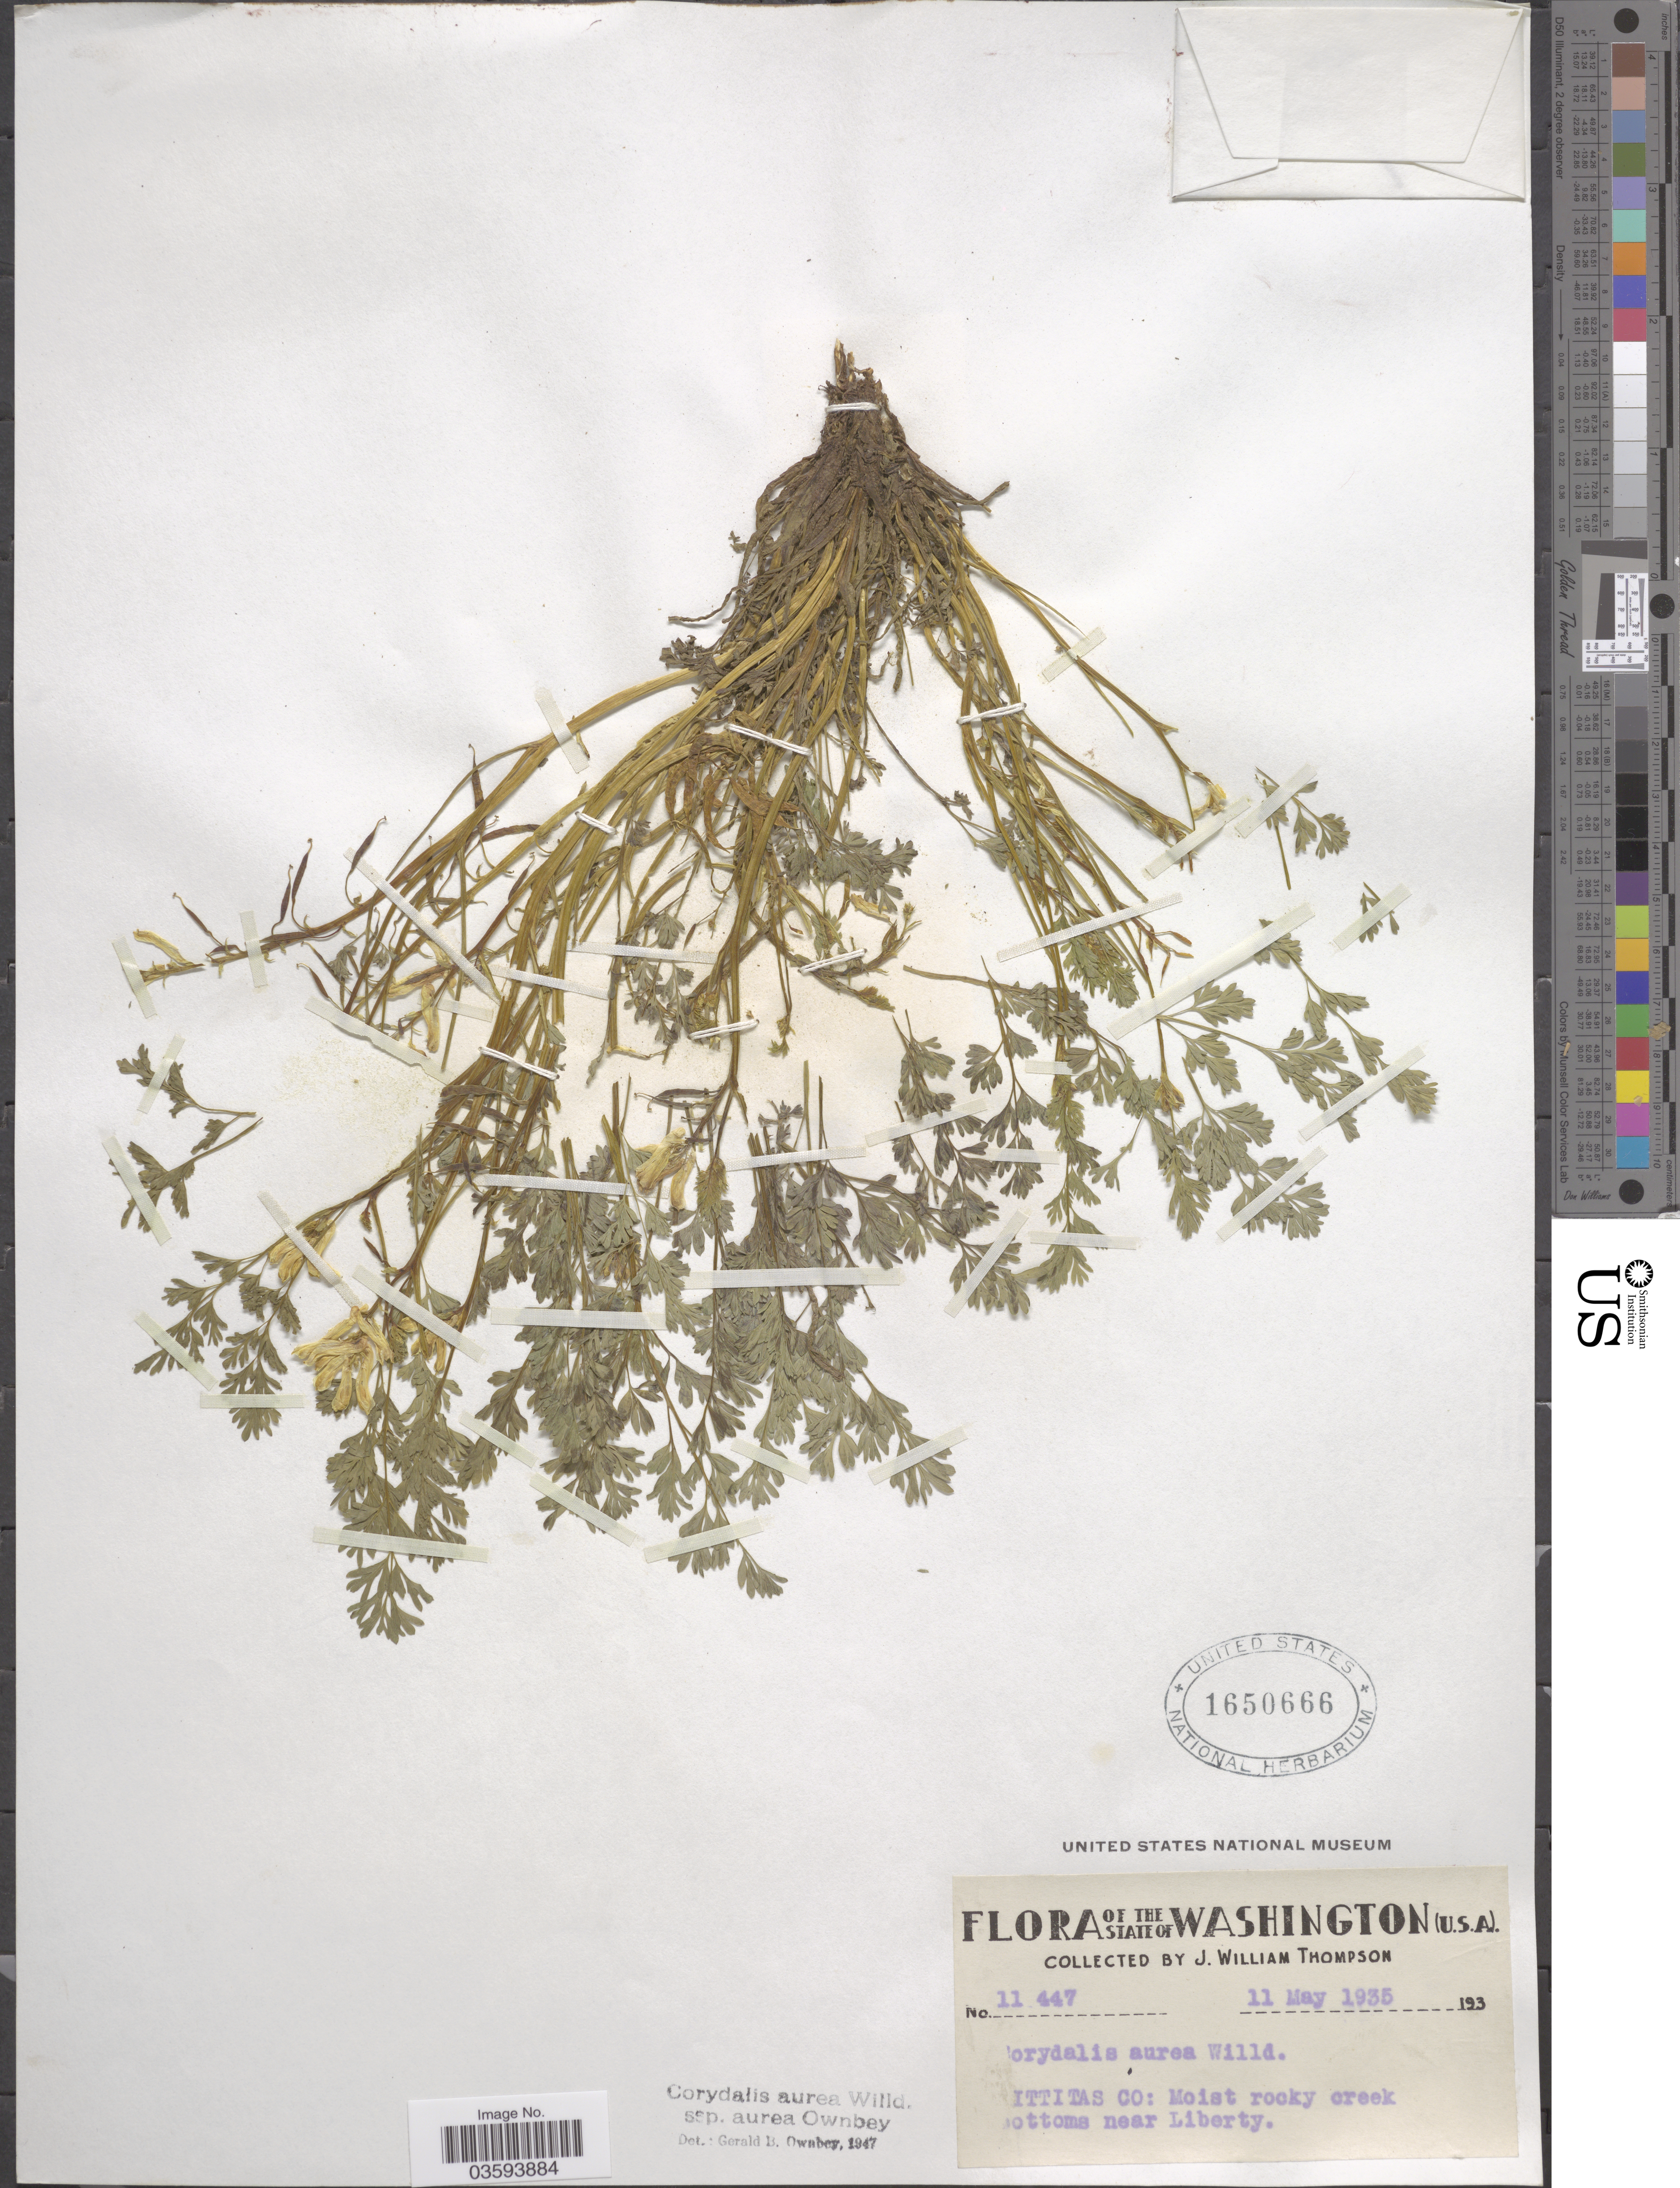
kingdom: Plantae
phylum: Tracheophyta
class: Magnoliopsida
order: Ranunculales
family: Papaveraceae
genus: Corydalis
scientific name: Corydalis aurea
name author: Willd.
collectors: J. W. Thompson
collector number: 11447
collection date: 1935-05-11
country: United States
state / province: Washington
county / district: Kittitas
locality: Kittitas Co: Moist rocky creek bottoms near Liberty.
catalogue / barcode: US 1650666